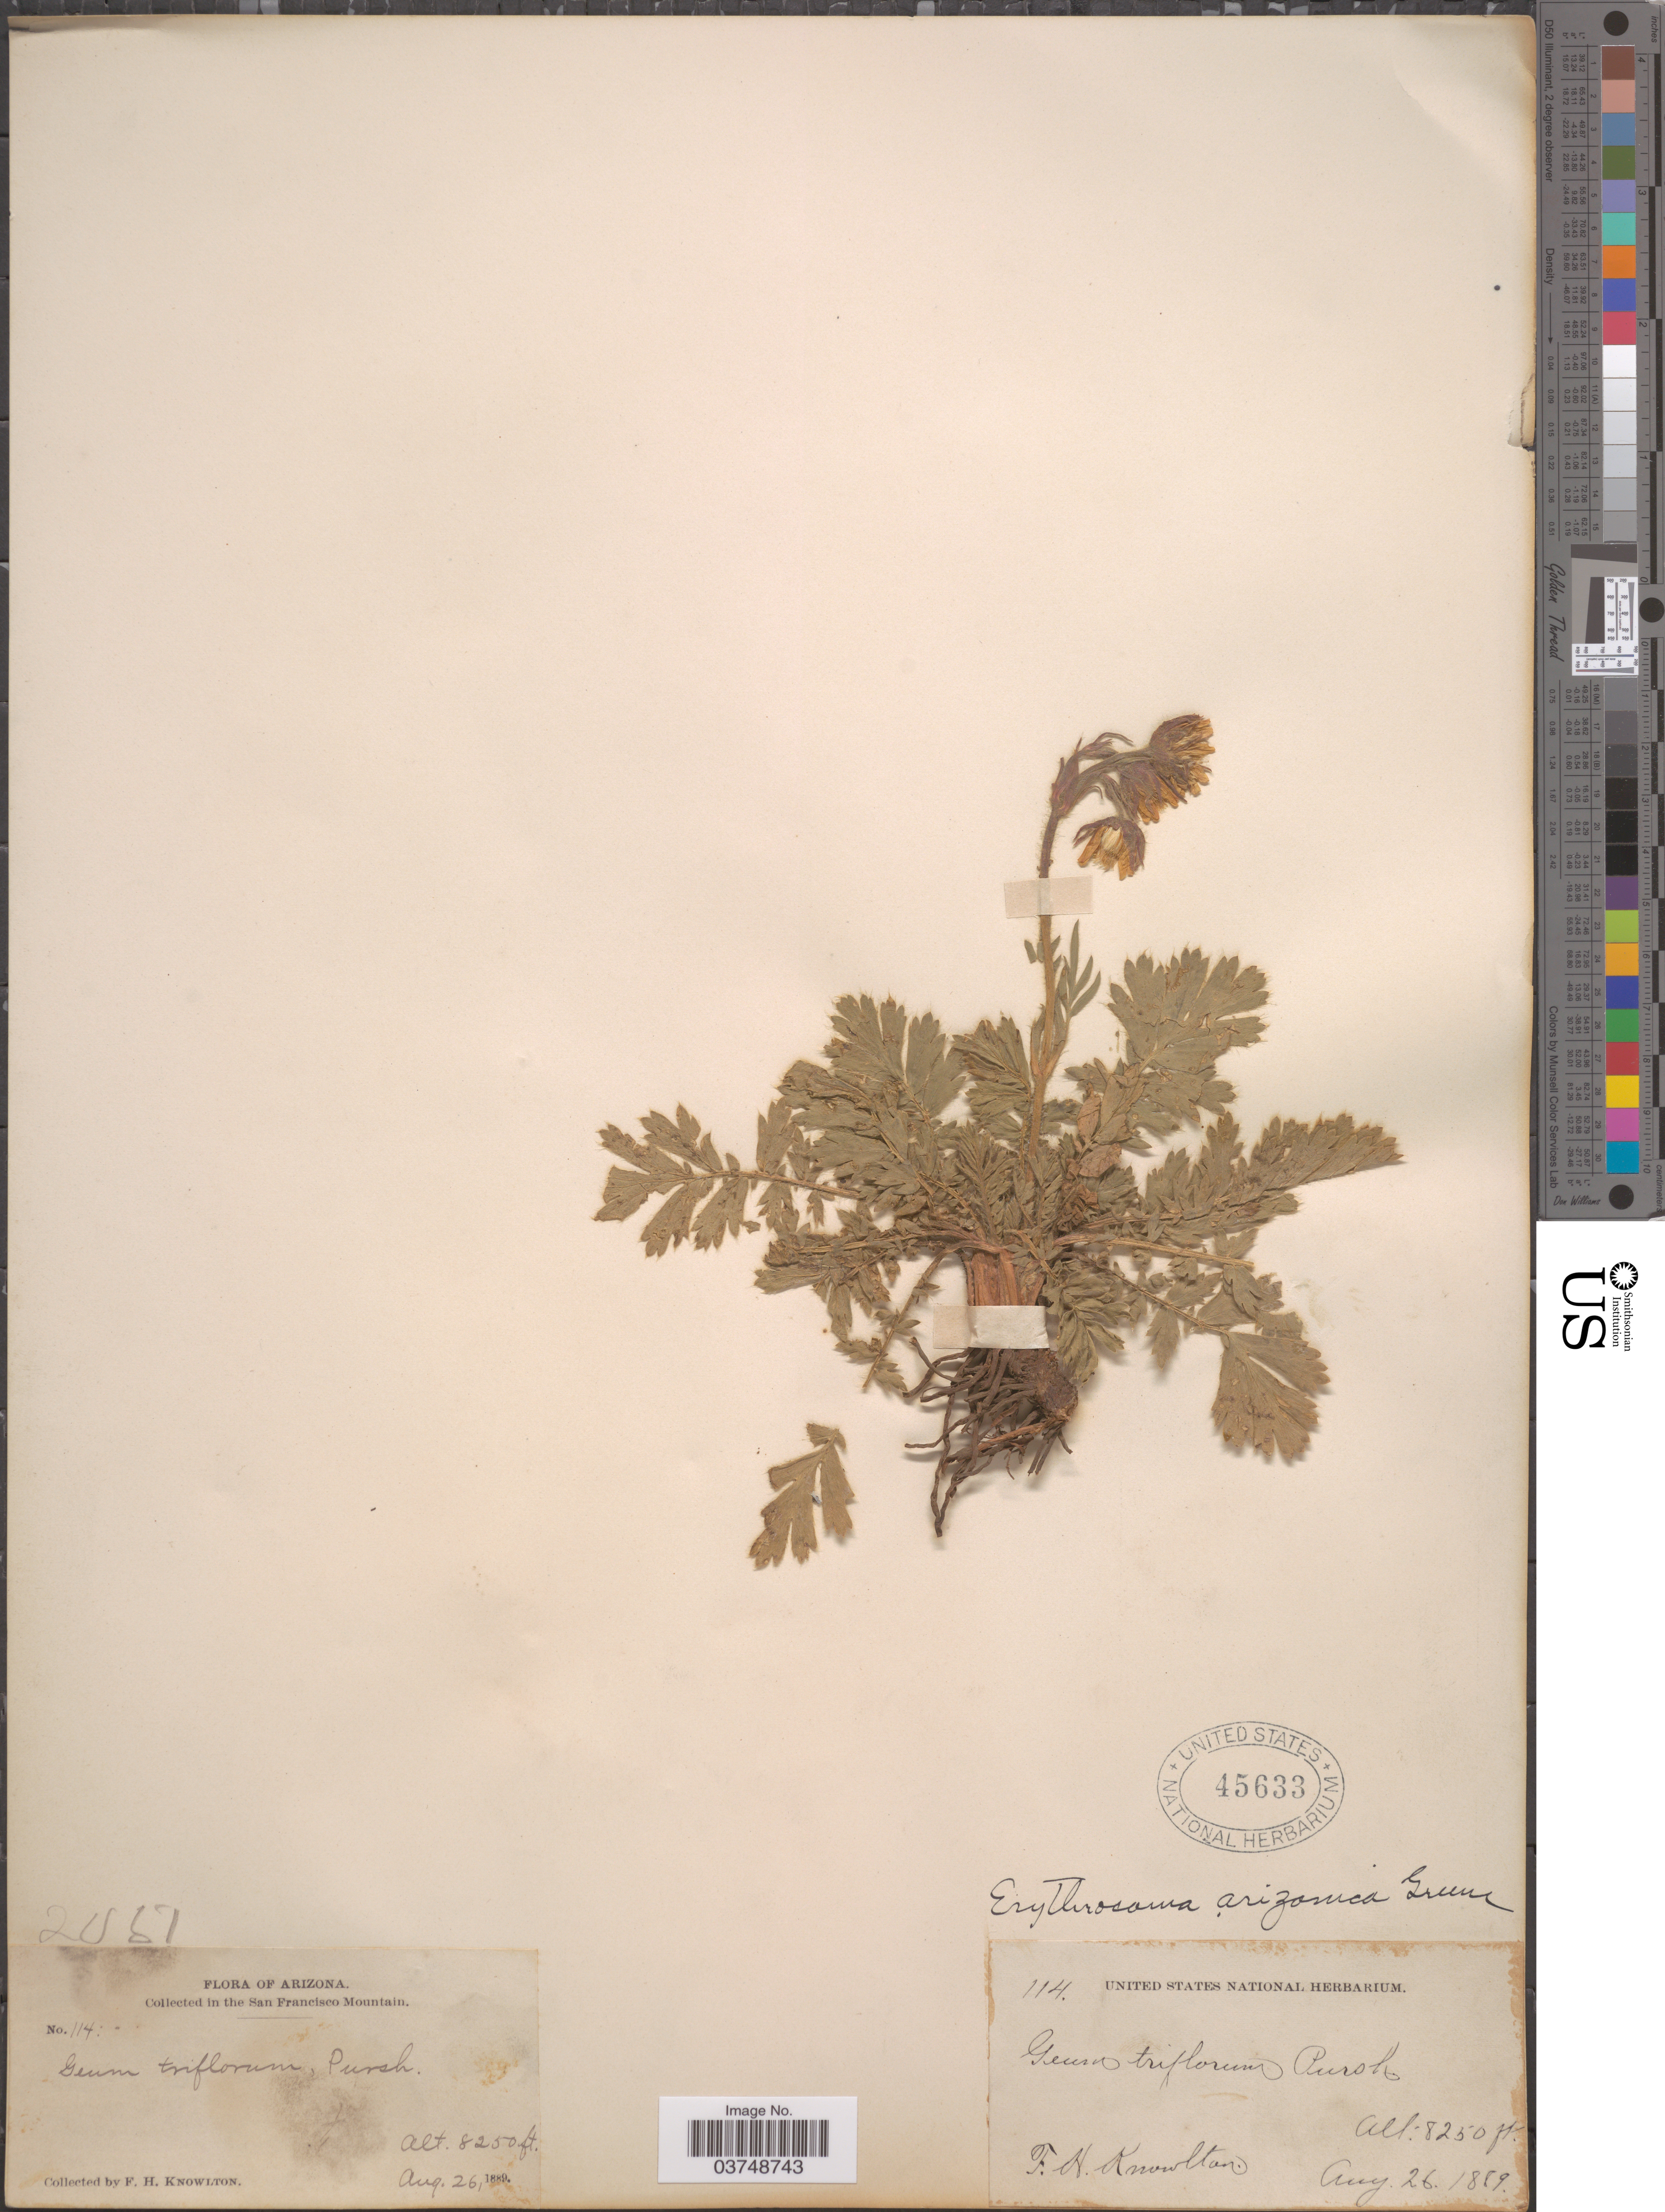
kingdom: Plantae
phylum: Tracheophyta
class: Magnoliopsida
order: Rosales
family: Rosaceae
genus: Geum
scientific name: Geum triflorum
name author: Pursh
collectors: F. H. Knowlton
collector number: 114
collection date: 1889-08-26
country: United States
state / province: Arizona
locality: San Francisco Mountain.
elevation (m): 2515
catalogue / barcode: US 45633